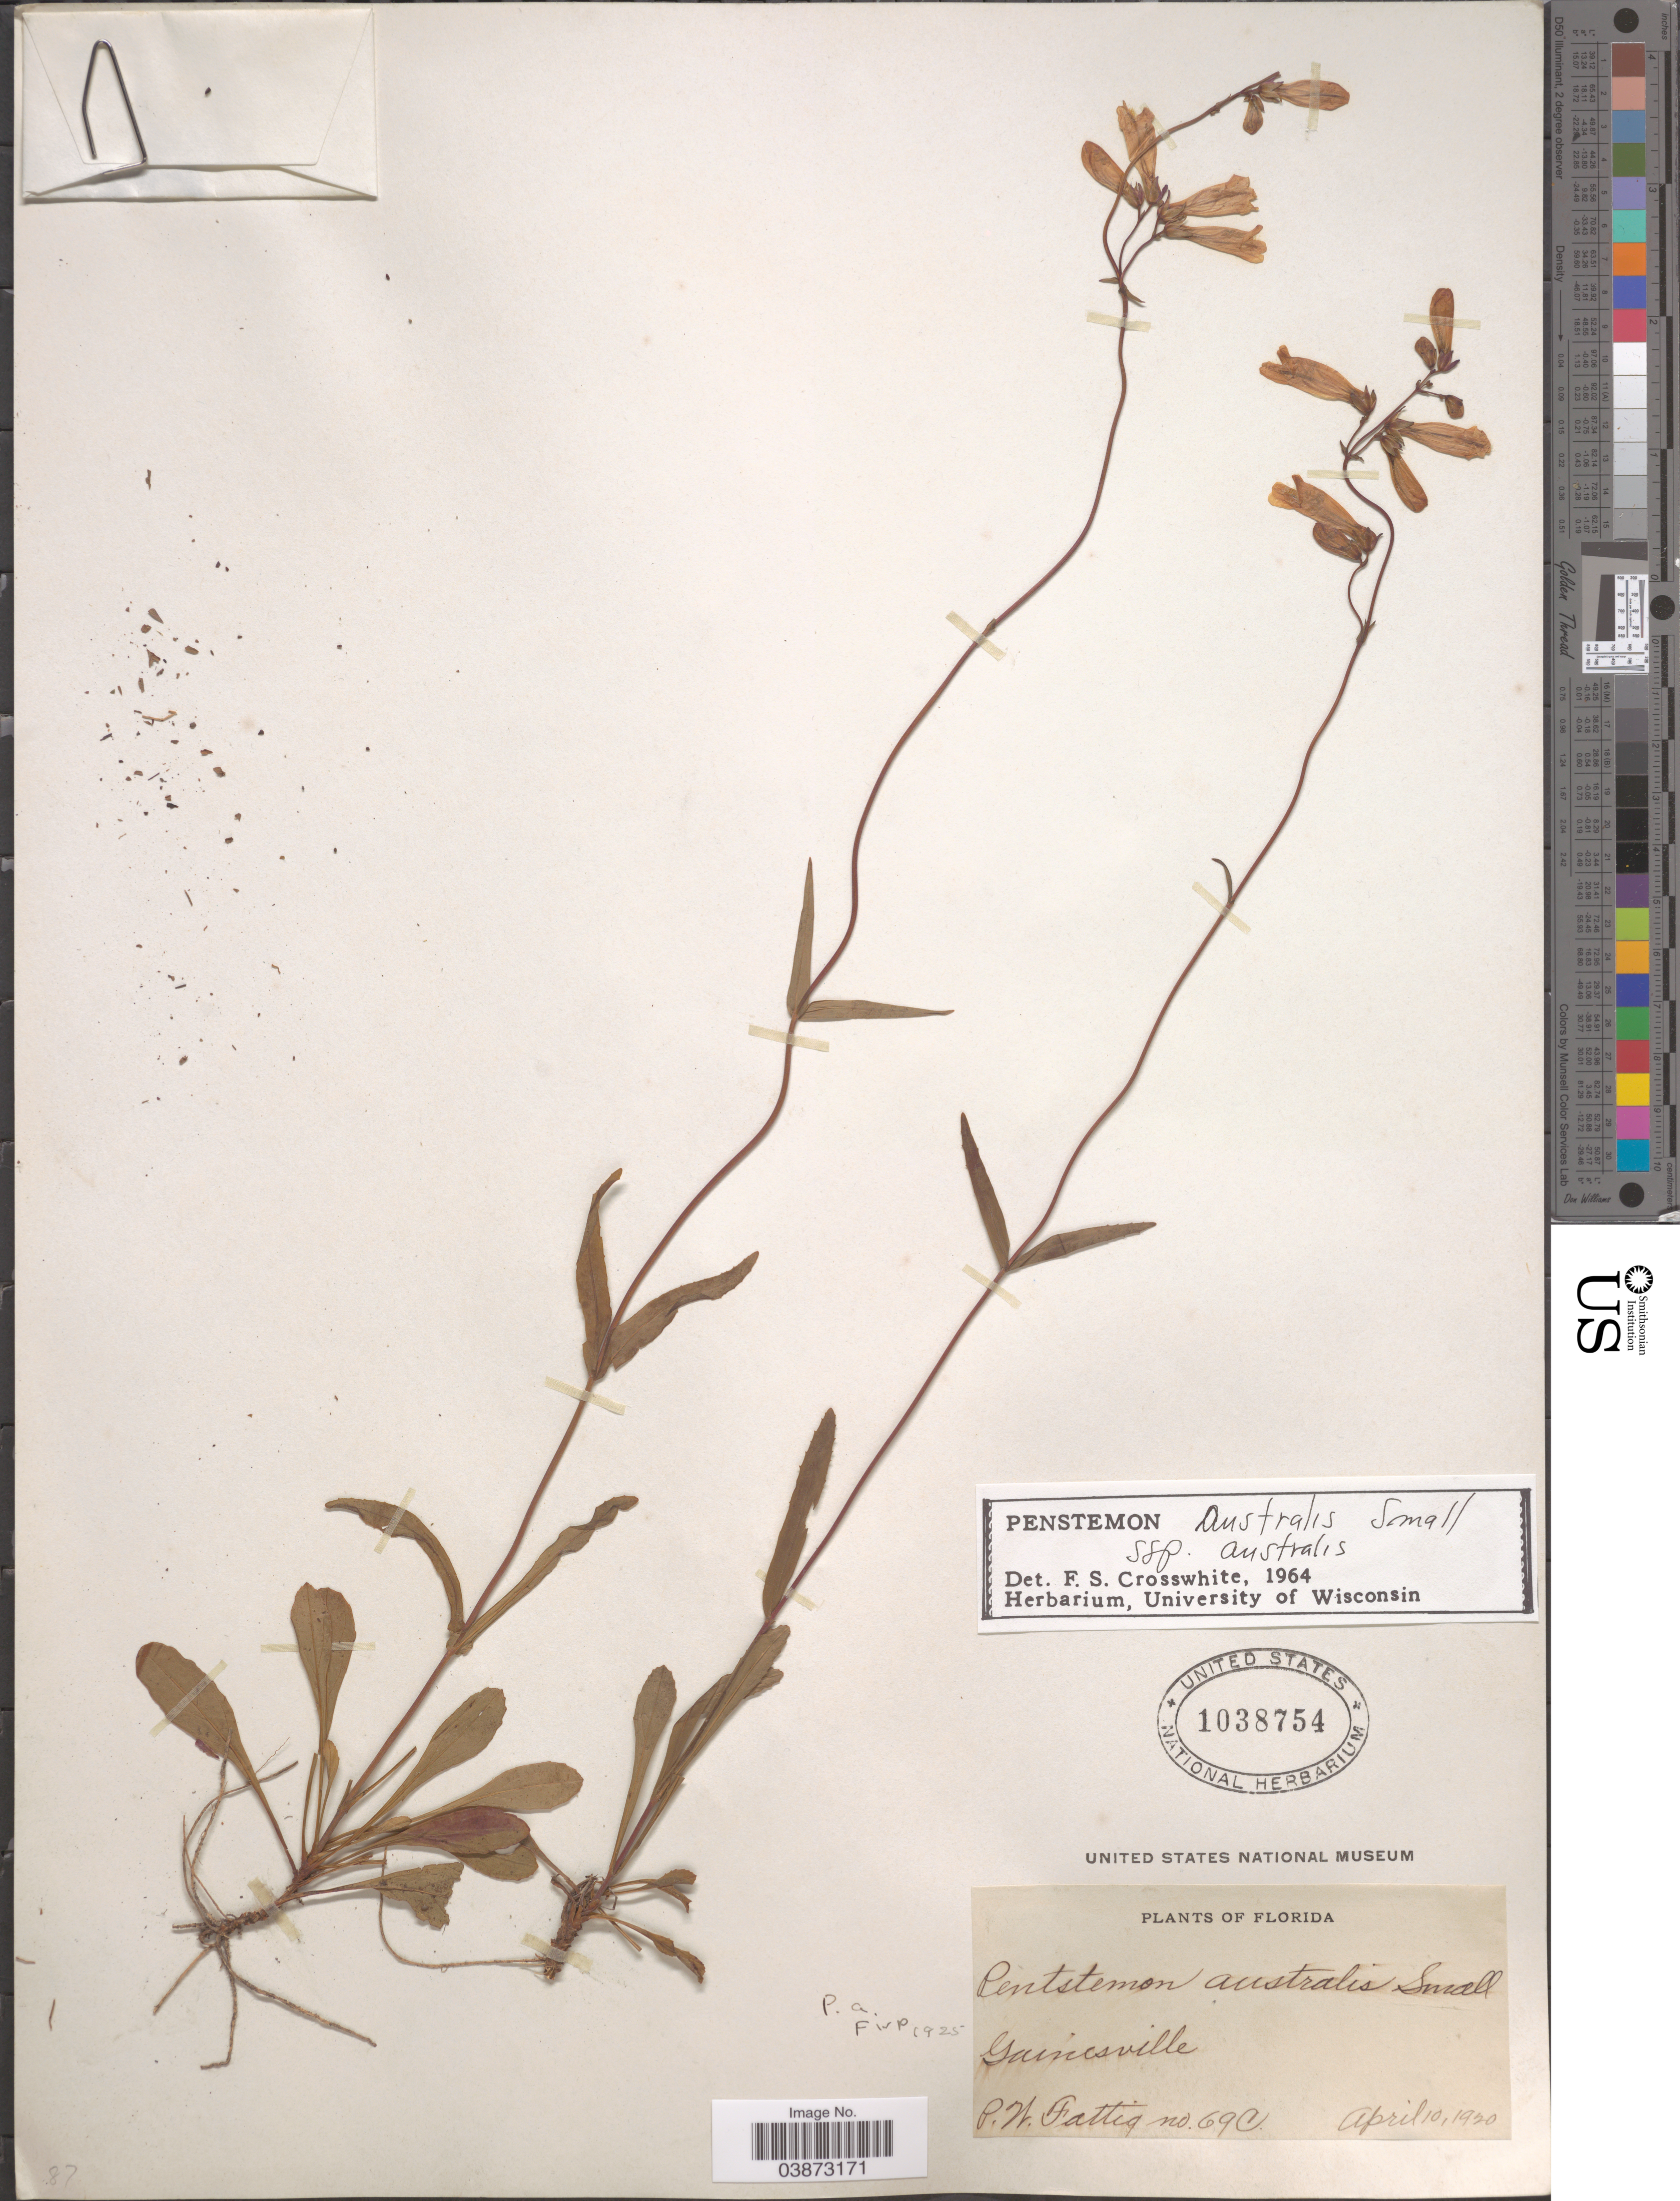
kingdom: Plantae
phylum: Tracheophyta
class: Magnoliopsida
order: Lamiales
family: Plantaginaceae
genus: Penstemon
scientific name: Penstemon australis subsp. australis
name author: Small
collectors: P. Fattig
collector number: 69C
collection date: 1920-04-10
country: United States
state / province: Florida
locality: Gainesville.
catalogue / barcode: US 1038754